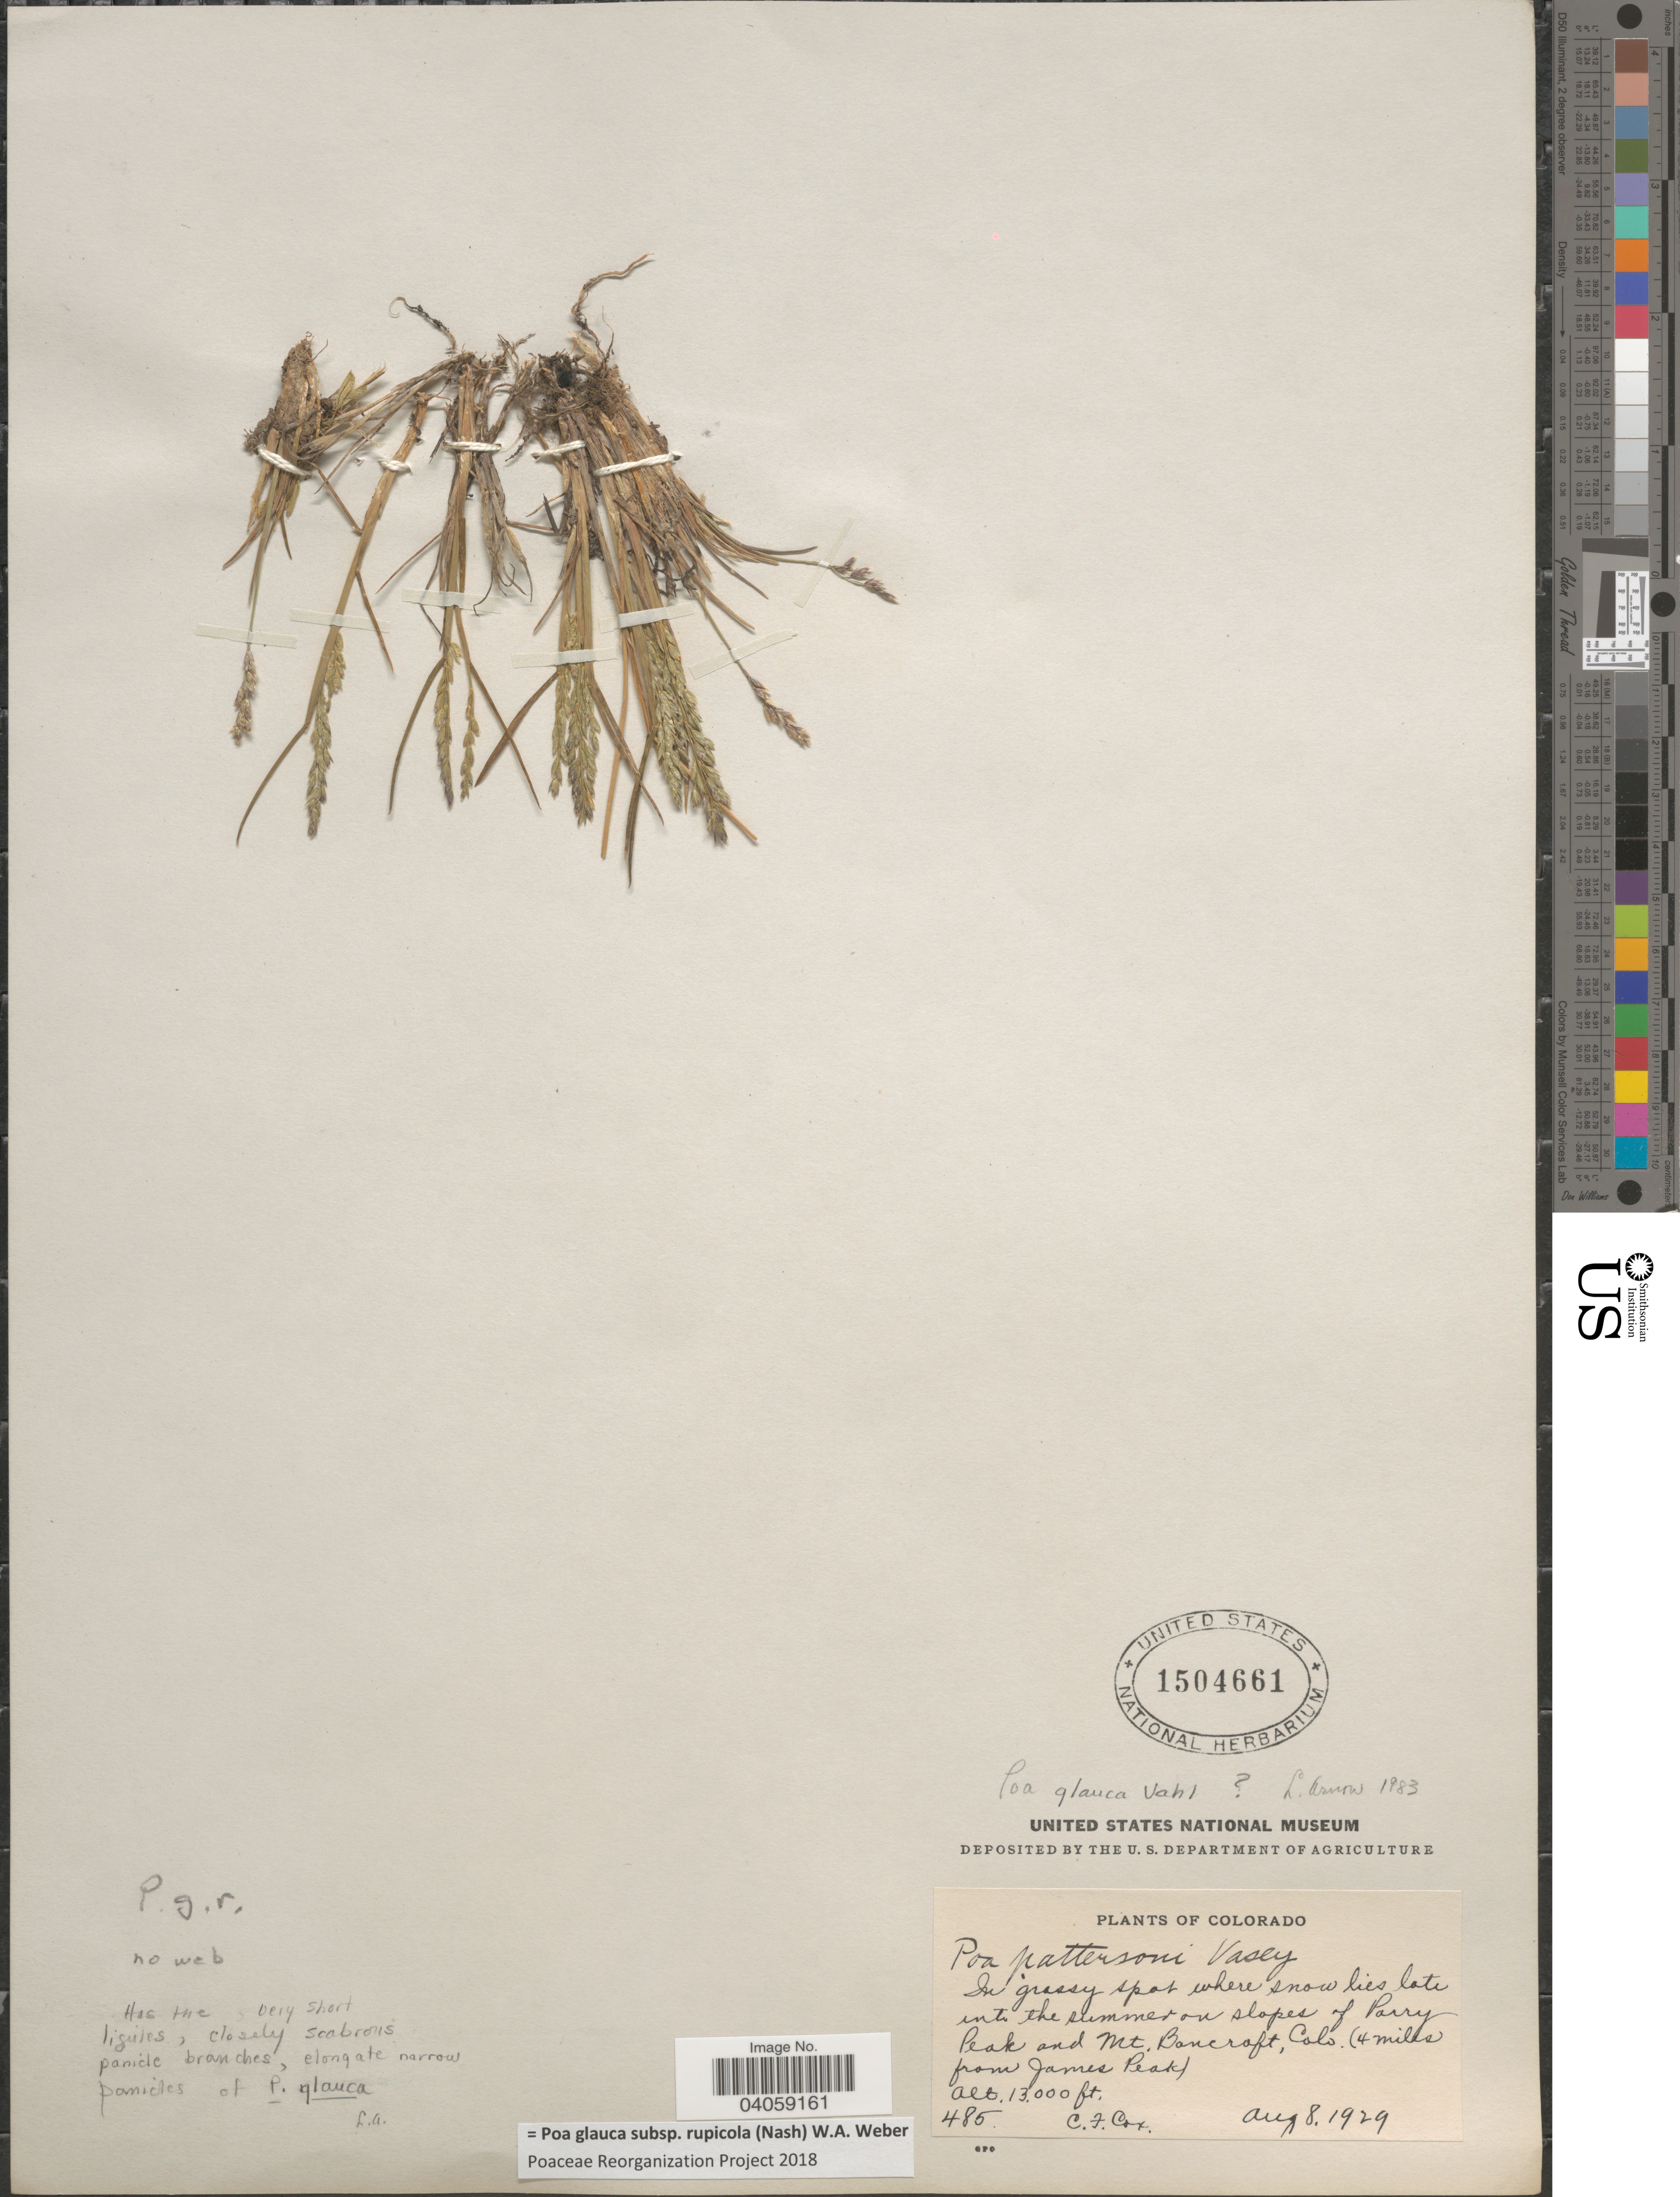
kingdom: Plantae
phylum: Tracheophyta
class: Liliopsida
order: Poales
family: Poaceae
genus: Poa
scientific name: Poa glauca subsp. rupicola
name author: (Nash) W.A. Weber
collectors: C. Cox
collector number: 485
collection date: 1929-08-08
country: United States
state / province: Colorado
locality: In grassy spot where snow lies late into the summer on slopes of Parry Peak and Mt. Bancroft, (4 miles from James Peak).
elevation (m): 3962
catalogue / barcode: US 1504661